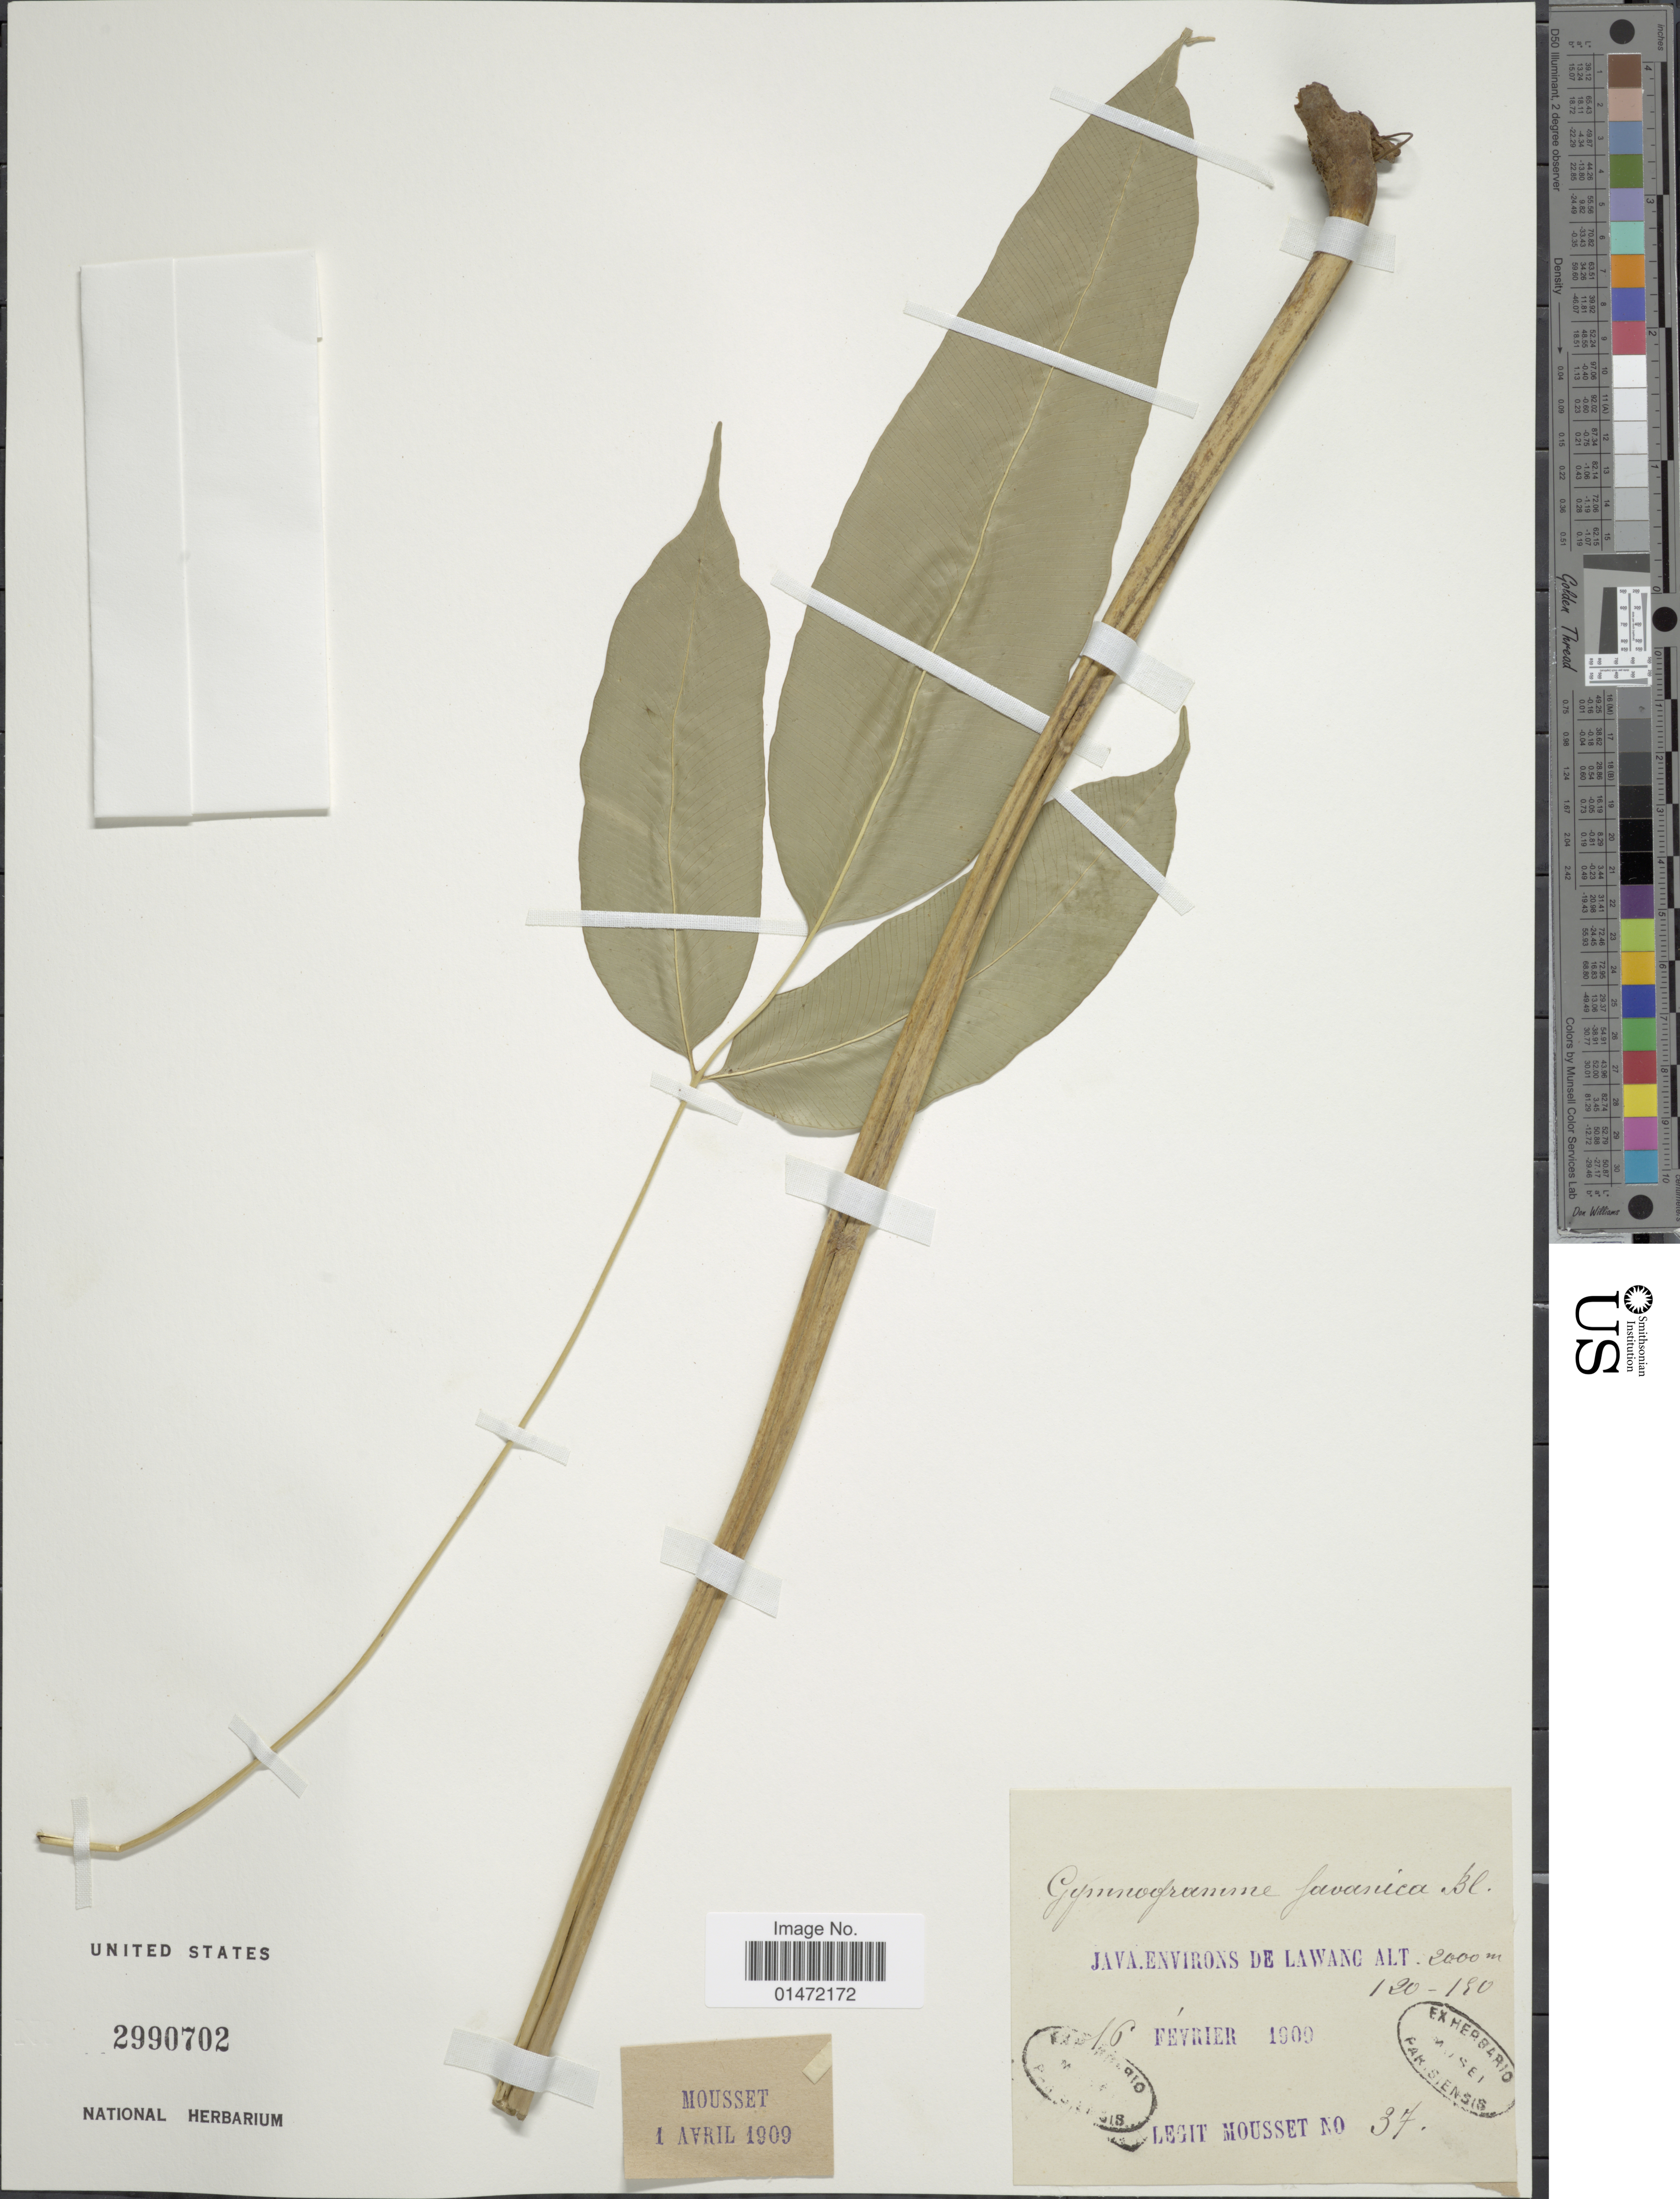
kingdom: Plantae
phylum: Tracheophyta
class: Polypodiopsida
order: Polypodiales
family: Pteridaceae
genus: Coniogramme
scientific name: Coniogramme fraxinea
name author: (D. Don) Diels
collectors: Mousset, --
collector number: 37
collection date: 1909-02-16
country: Indonesia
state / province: Java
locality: Java environs de Lawang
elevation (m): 2000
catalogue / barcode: US 2990702